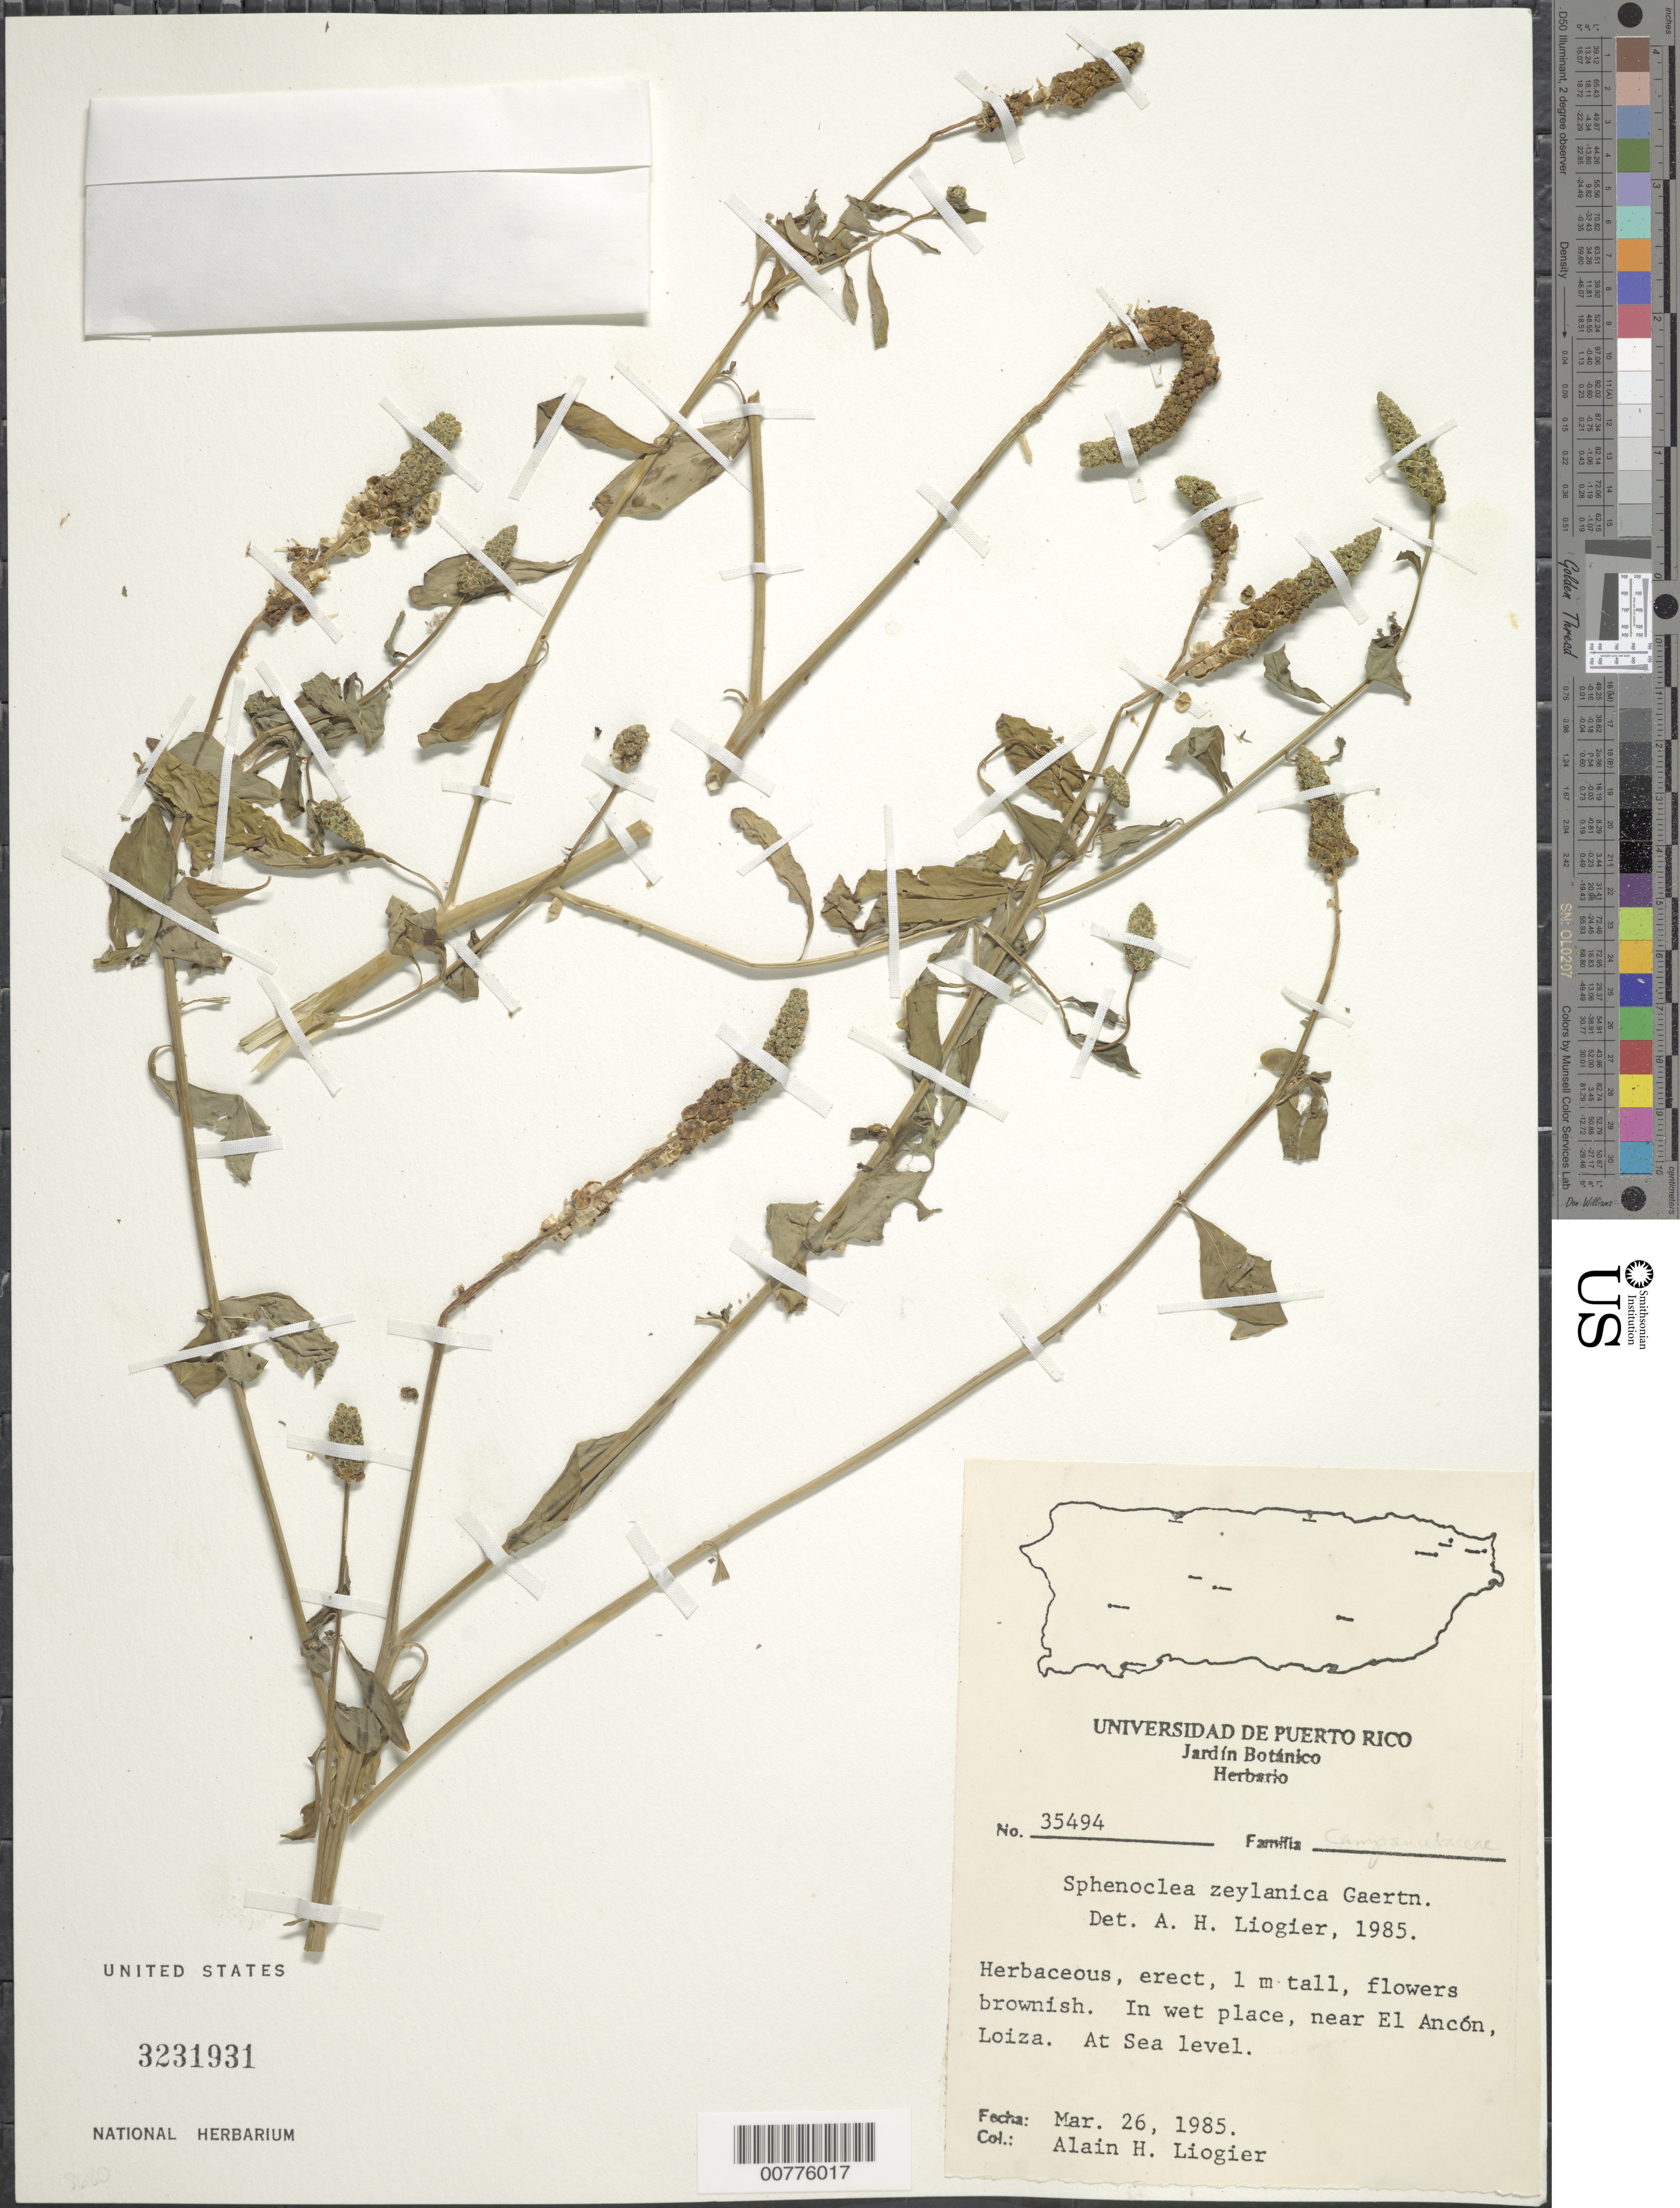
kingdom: Plantae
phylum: Tracheophyta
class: Magnoliopsida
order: Solanales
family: Sphenocleaceae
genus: Sphenoclea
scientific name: Sphenoclea zeylanica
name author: Gaertn.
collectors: A. H. Liogier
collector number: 35494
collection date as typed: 26 Mar 1985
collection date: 1985-03-26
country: Puerto Rico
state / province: Loíza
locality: In wet places, near El Ancón, Loiza. At sea level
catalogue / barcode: US 3231931